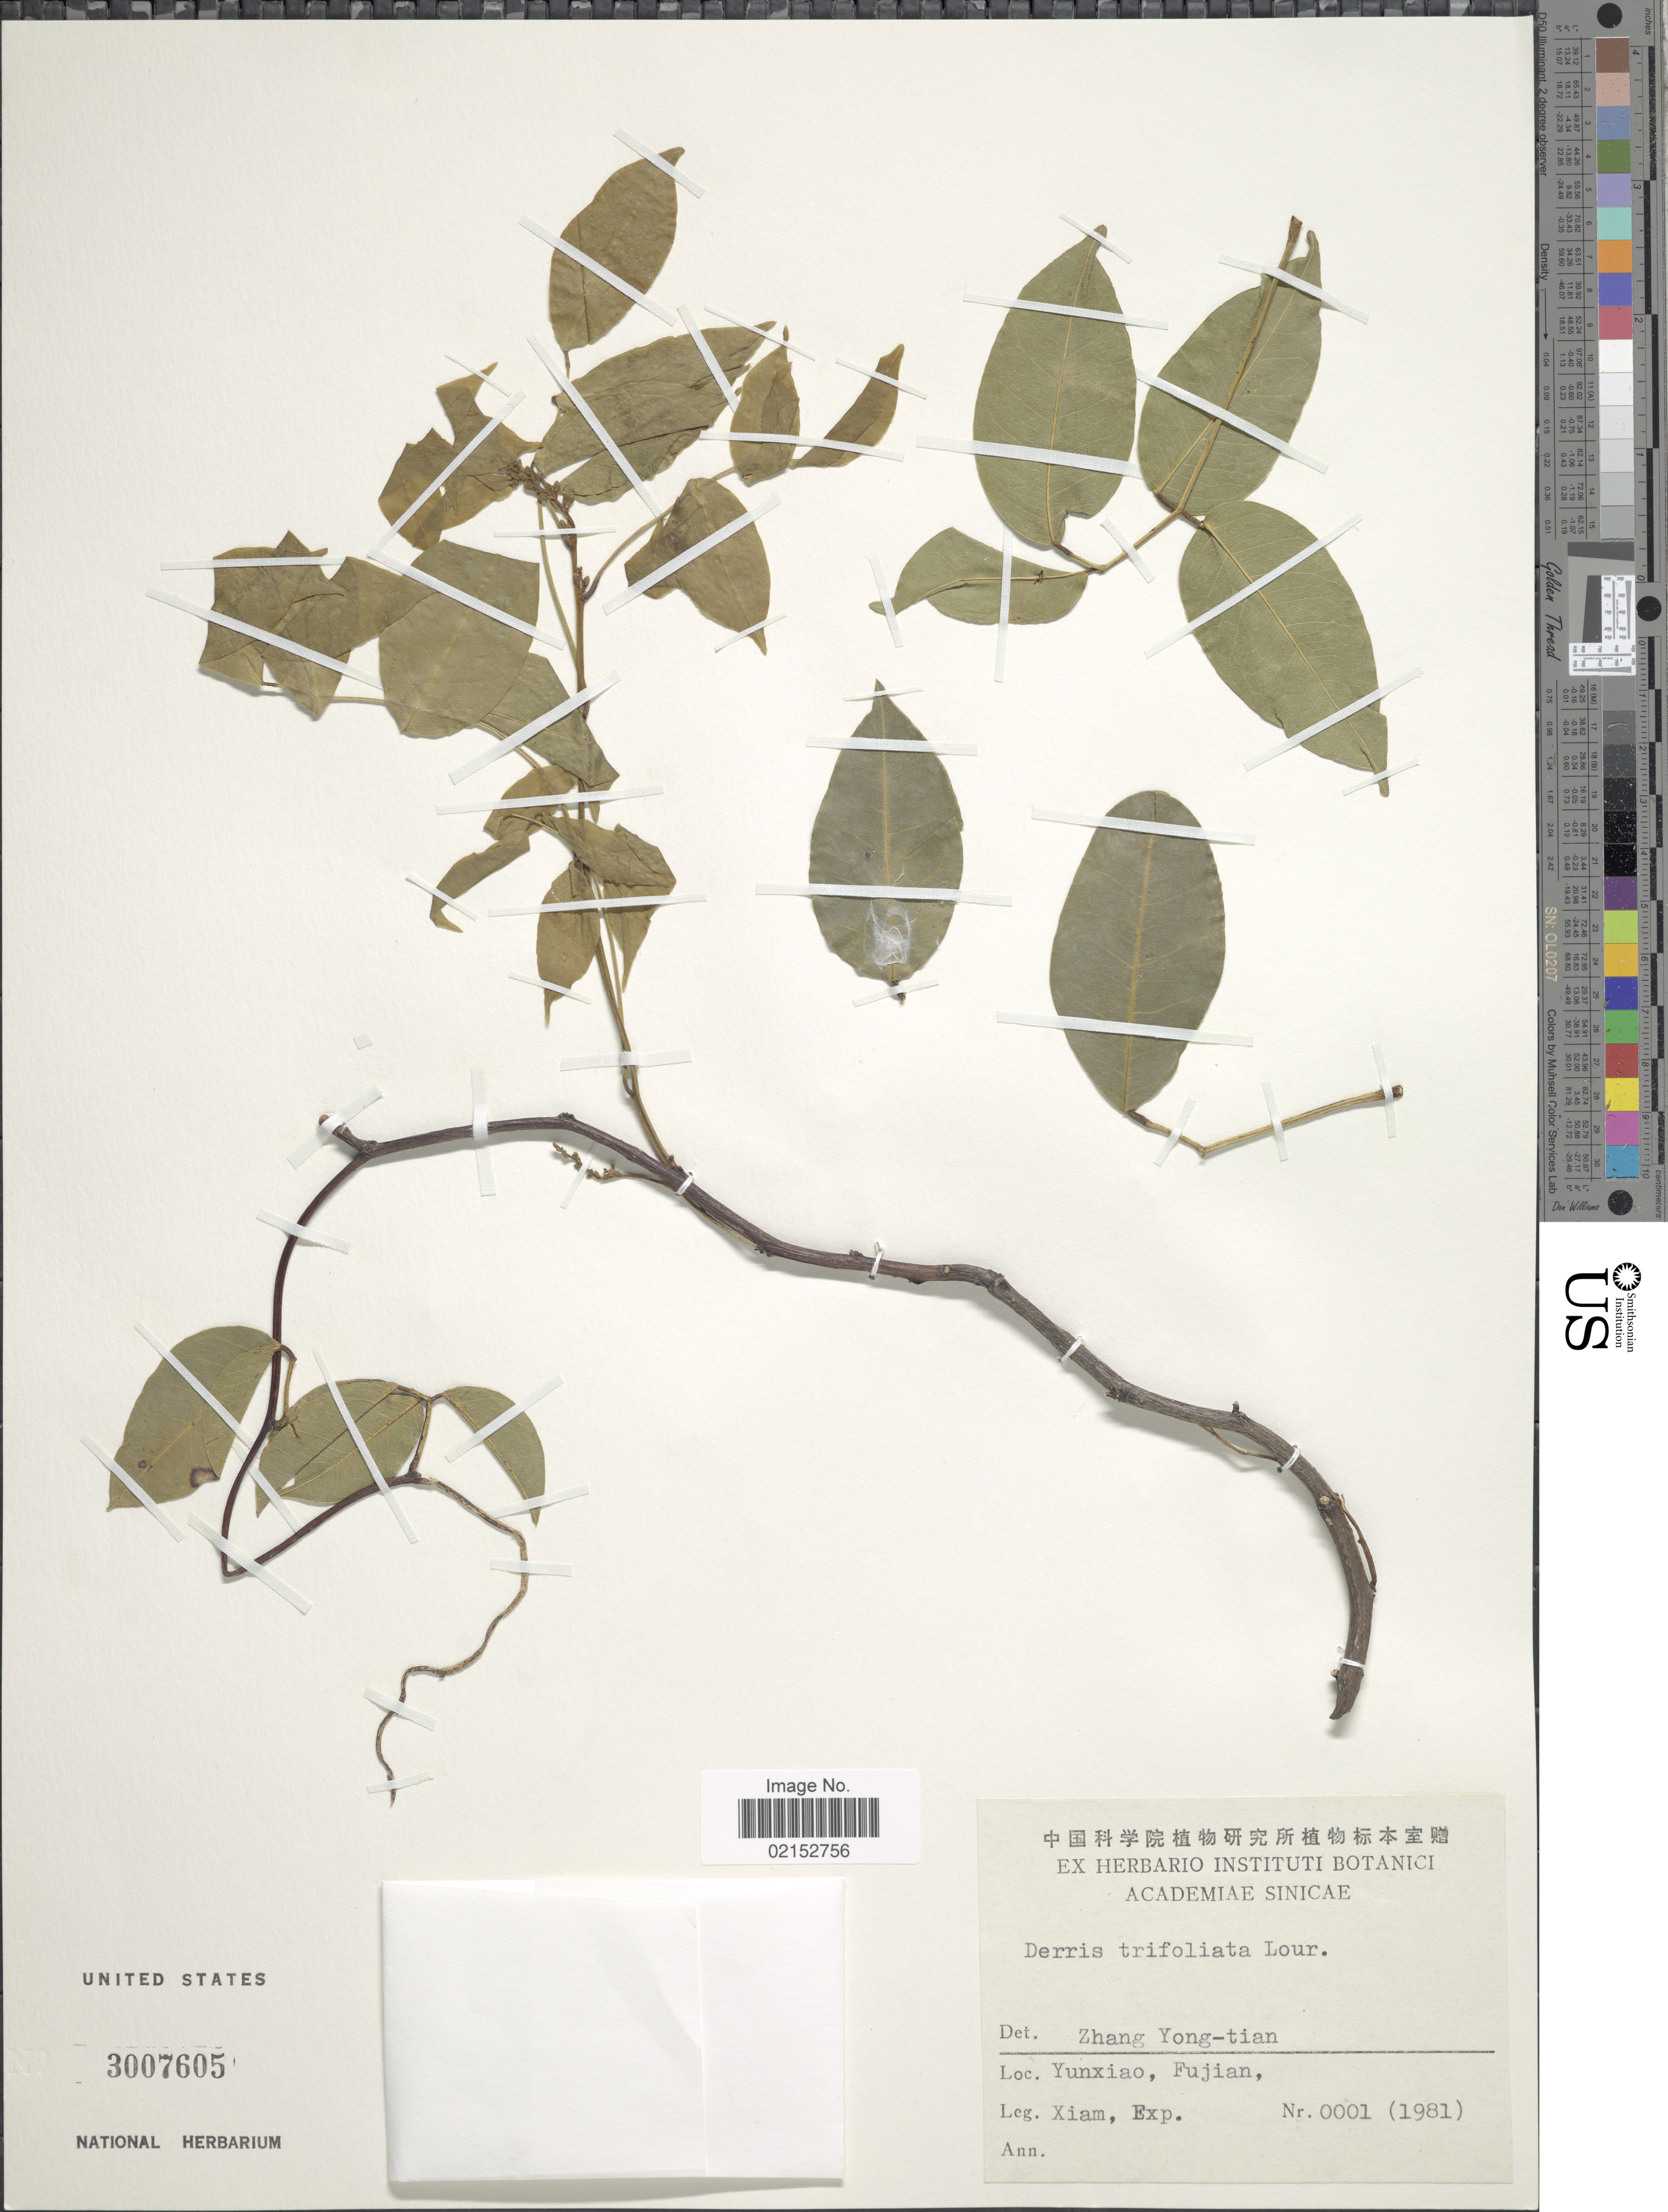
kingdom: Plantae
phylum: Tracheophyta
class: Magnoliopsida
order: Fabales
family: Fabaceae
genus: Derris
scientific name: Derris trifoliata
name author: Lour.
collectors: Xiamen Expedition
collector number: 0001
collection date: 1981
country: China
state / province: Fujian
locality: Yunxiao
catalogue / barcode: US 3007605